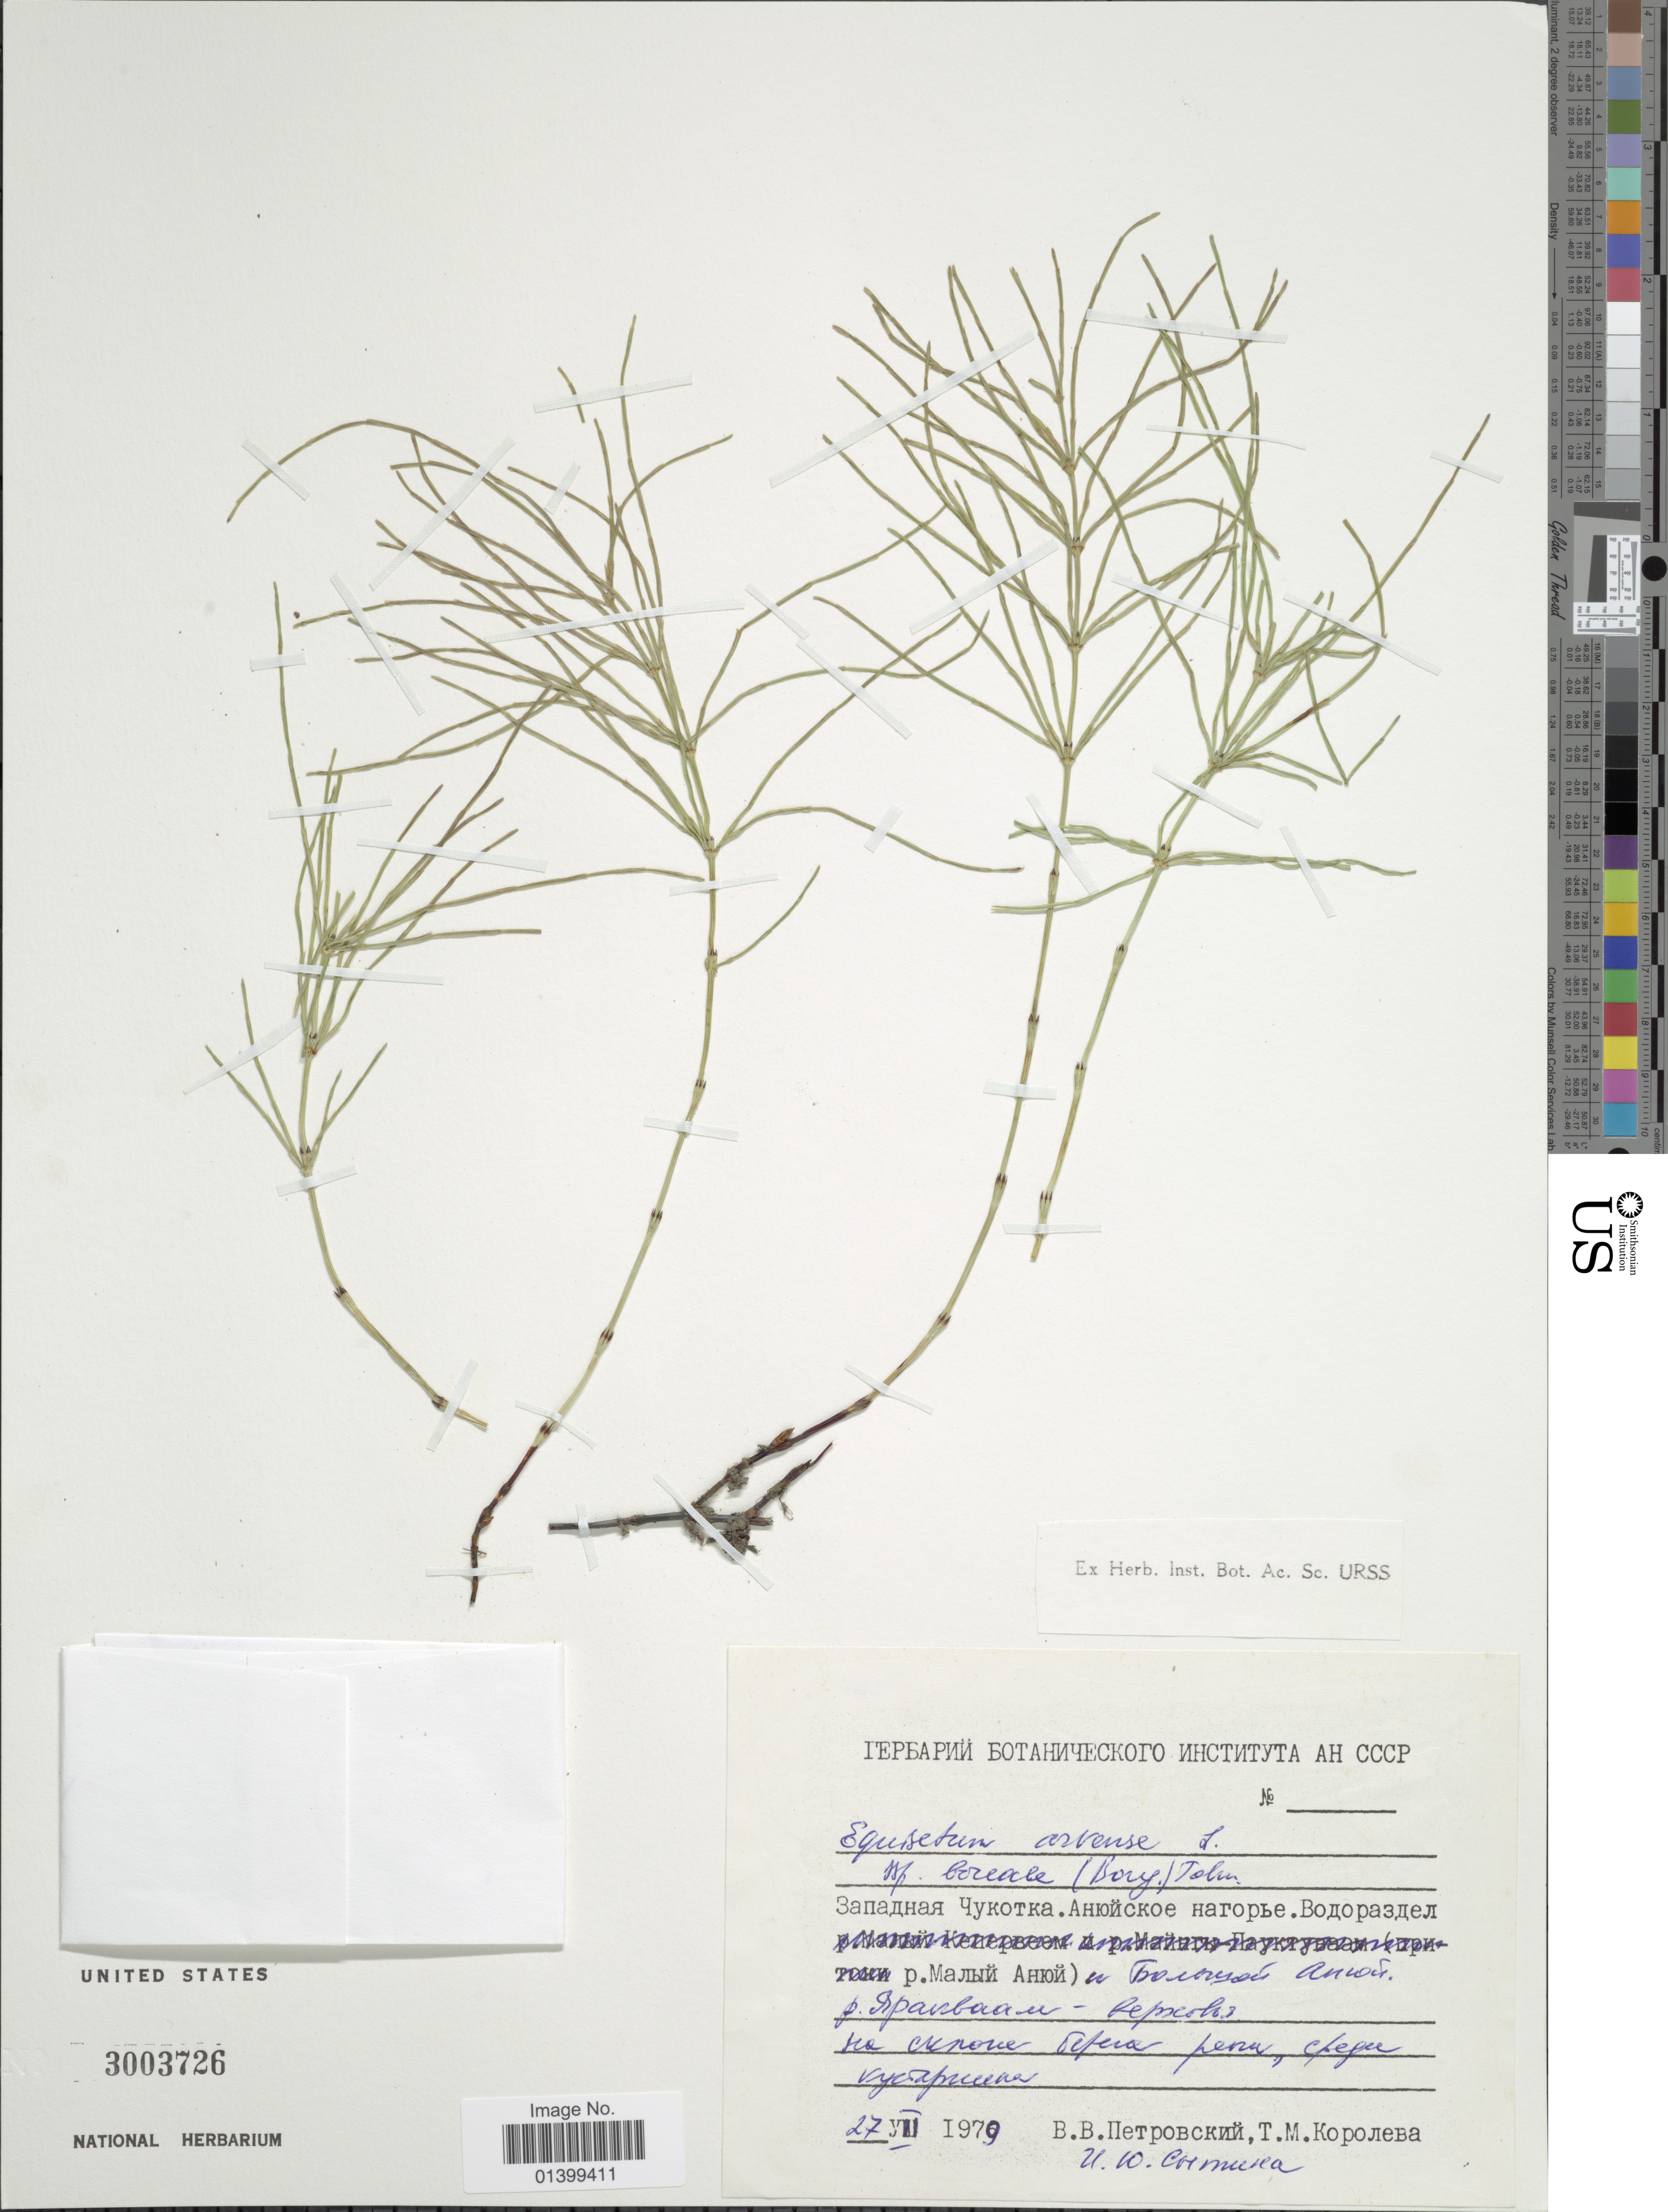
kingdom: Plantae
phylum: Tracheophyta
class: Polypodiopsida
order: Equisetales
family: Equisetaceae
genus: Equisetum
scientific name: Equisetum arvense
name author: L.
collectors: Collector illegible, Collector illegible & Collector illegible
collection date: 1979-07-27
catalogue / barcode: US 3003726